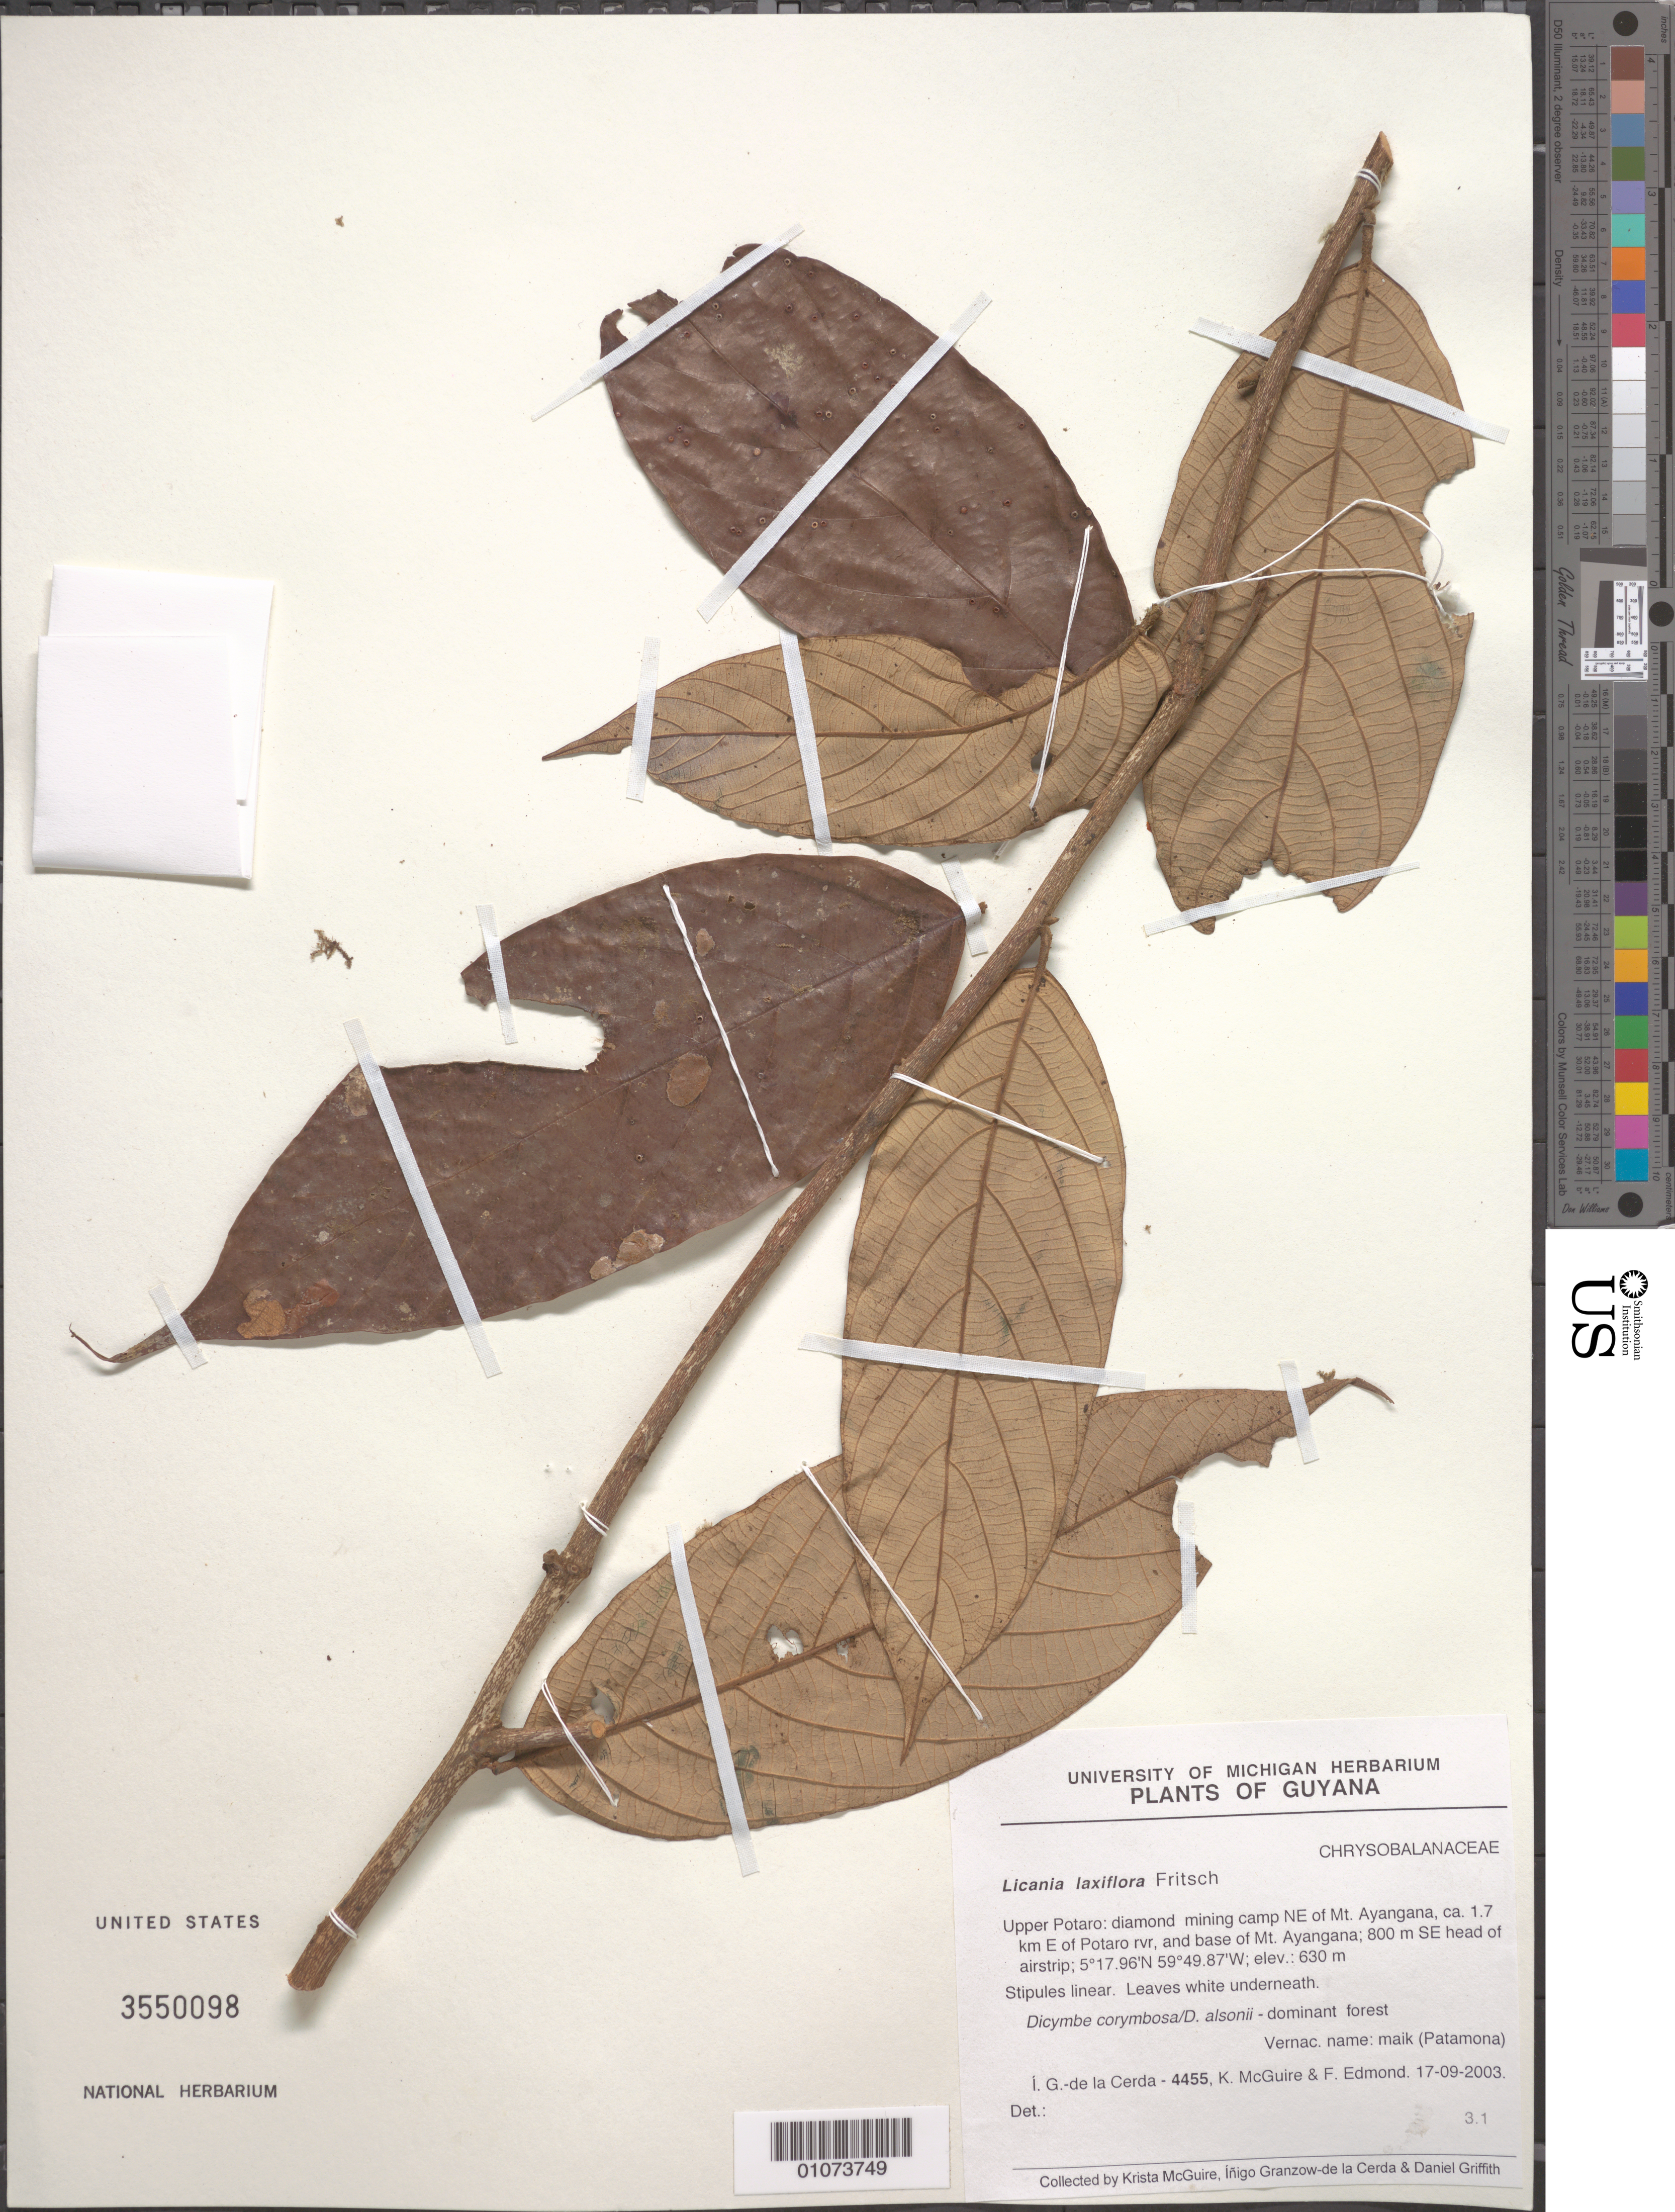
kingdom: Plantae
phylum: Tracheophyta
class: Magnoliopsida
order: Malpighiales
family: Chrysobalanaceae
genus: Licania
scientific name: Licania laxiflora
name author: Fritsch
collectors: I. de la Cerda, K. McGuire & F. Edmond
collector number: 4455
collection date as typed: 17-Sep-03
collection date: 2003-09-17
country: Guyana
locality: Upper Potaro: diamond mining camp NE of Mt. Ayangana, ca 1.7km E of Potaro rvr, and base of Mt. Ayangana; 800m SE head of airstrip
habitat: Dicymbe corymbosa / D. alsonii - dominant forest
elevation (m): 630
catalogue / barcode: US 3550098